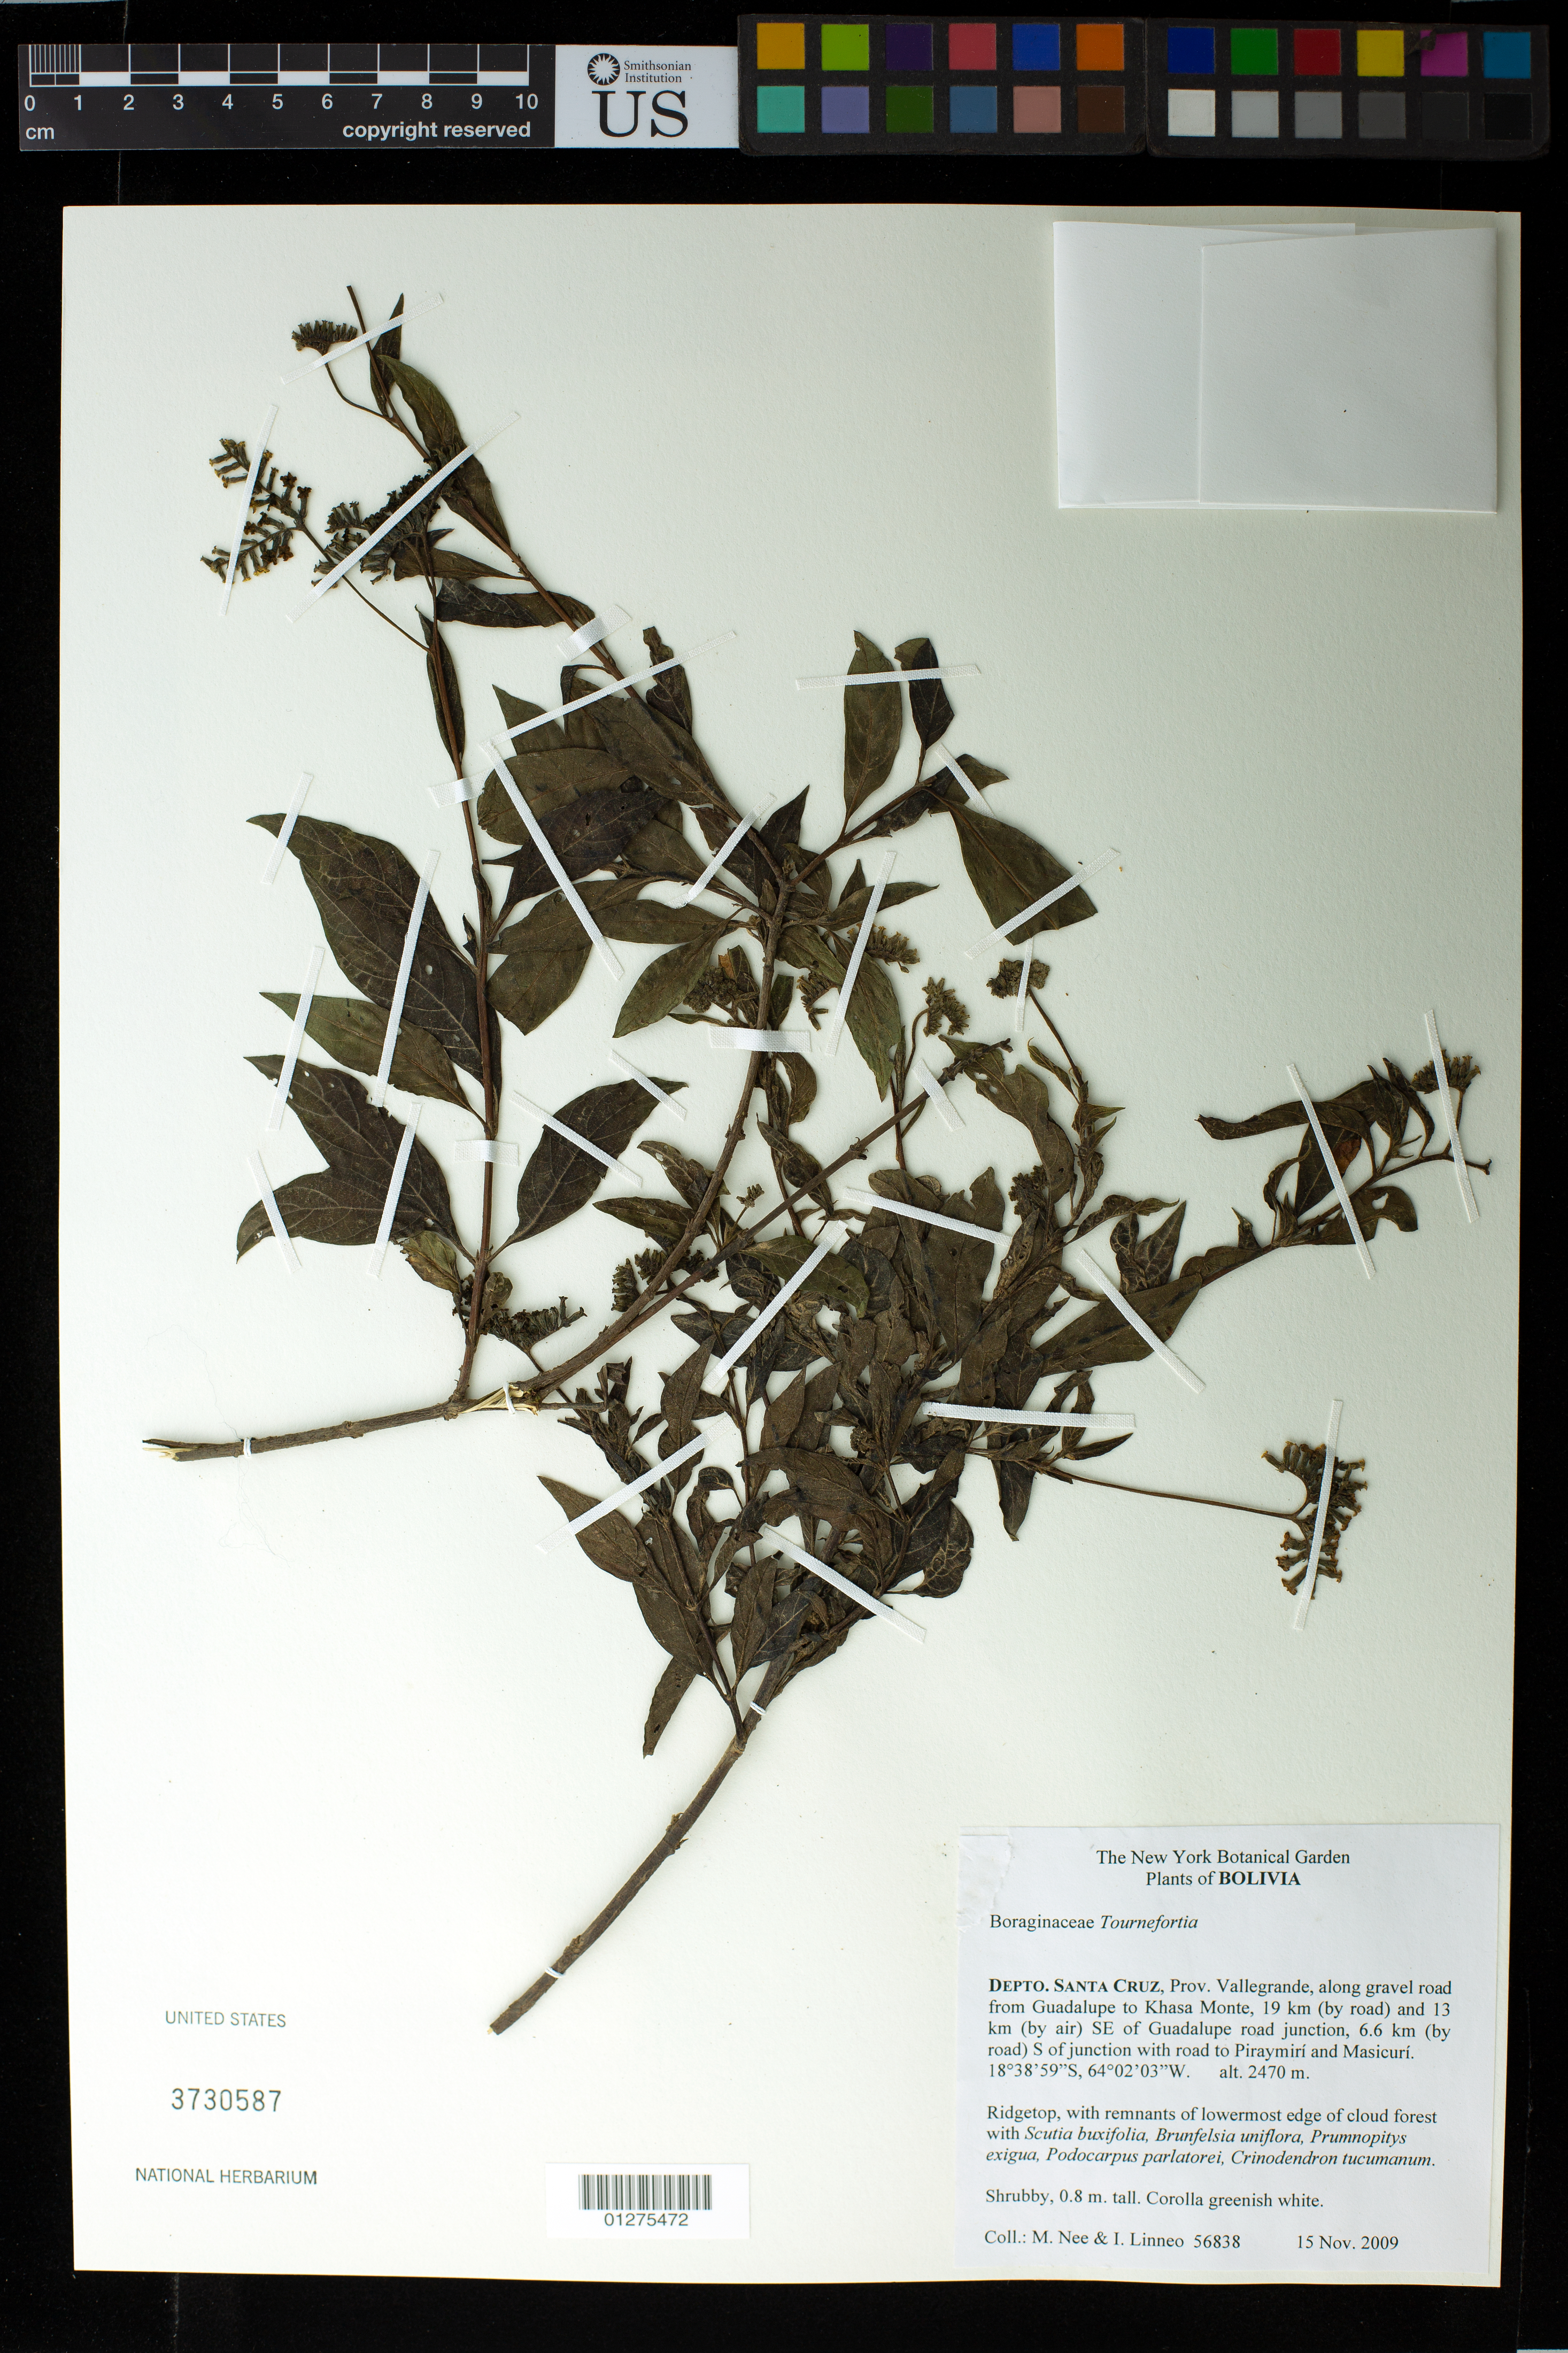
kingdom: Plantae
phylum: Tracheophyta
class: Magnoliopsida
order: Boraginales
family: Heliotropiaceae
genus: Tournefortia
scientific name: Tournefortia sp.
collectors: M. Nee & I. Linneo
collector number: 56838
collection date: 2009-11-15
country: Bolivia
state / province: Santa Cruz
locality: Depto. Santa Cruz, Prov. Vallegrande, along gravel road from Guadalupe to Khasa Monte and Masicuri, 19 km (by road) and 13 km (by air) S of junction with road to Piraymiri and Masicuri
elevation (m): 2470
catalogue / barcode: US 3730587